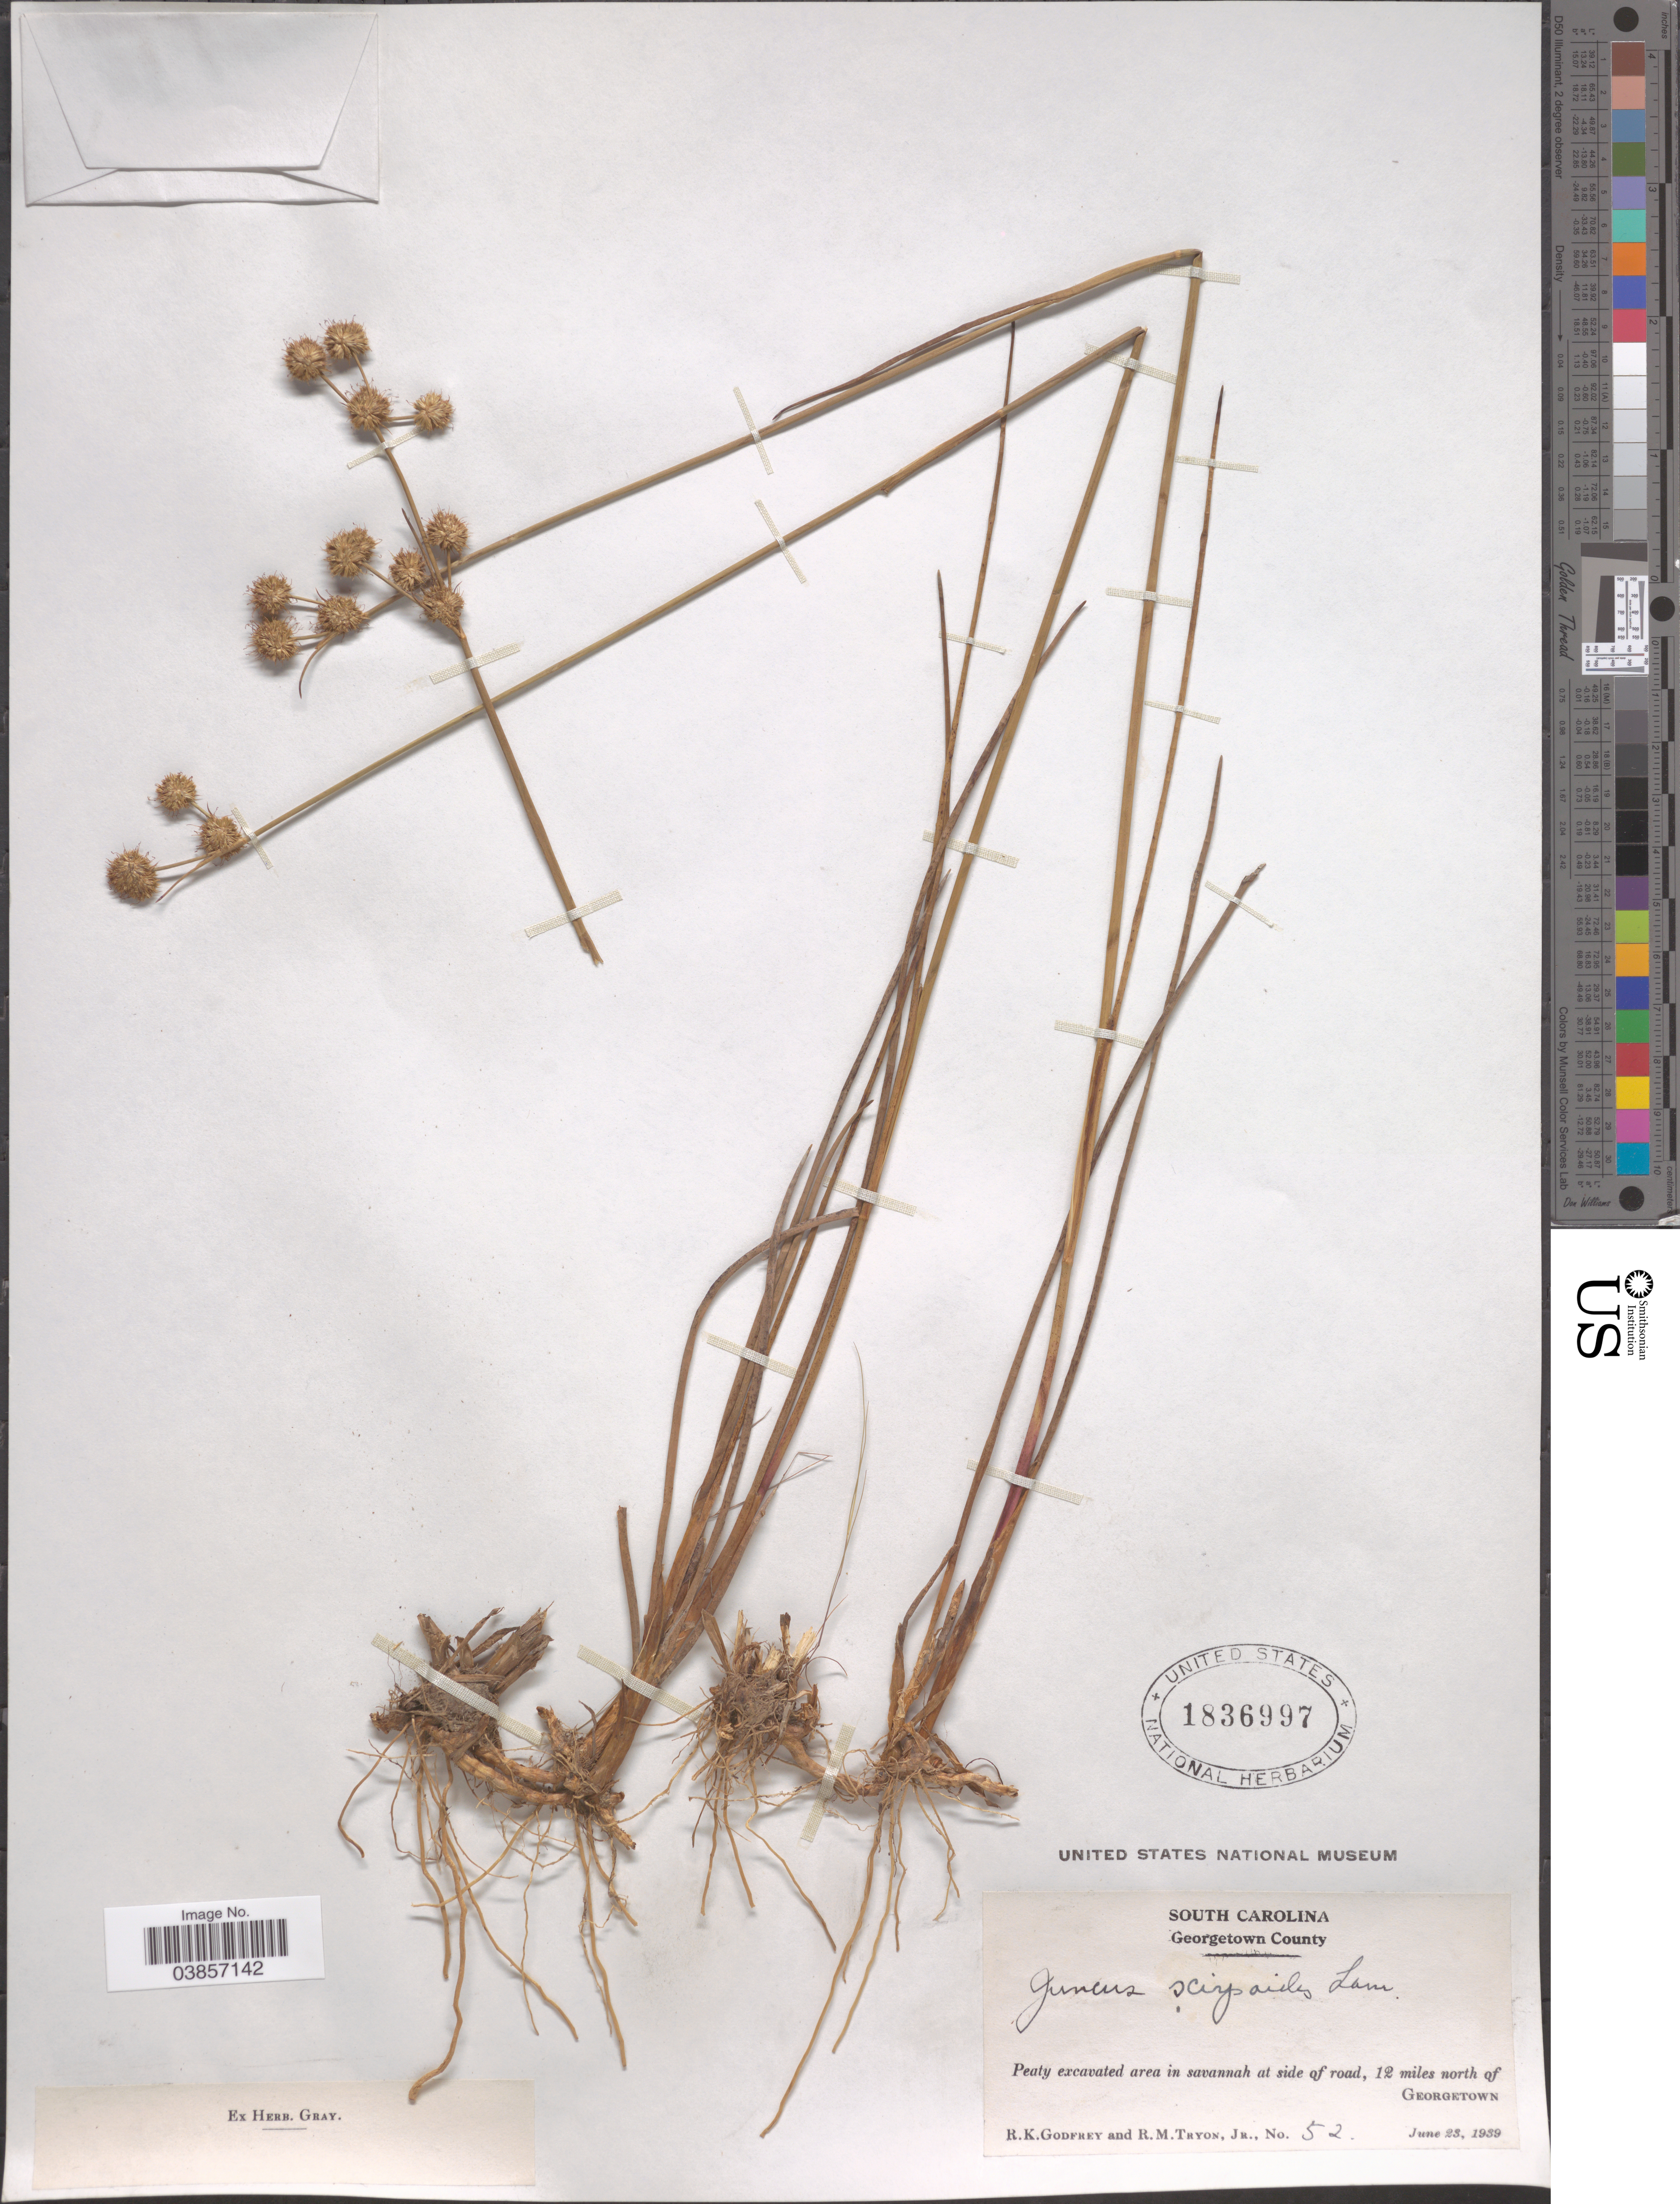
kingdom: Plantae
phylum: Tracheophyta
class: Liliopsida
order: Poales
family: Juncaceae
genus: Juncus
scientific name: Juncus scirpoides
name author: Lam.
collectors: R. K. Godfrey & R. Tryon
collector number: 52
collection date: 1939-06-23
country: United States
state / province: South Carolina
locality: Georgetown County. 12 miles north of Georgetown.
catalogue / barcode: US 1836997